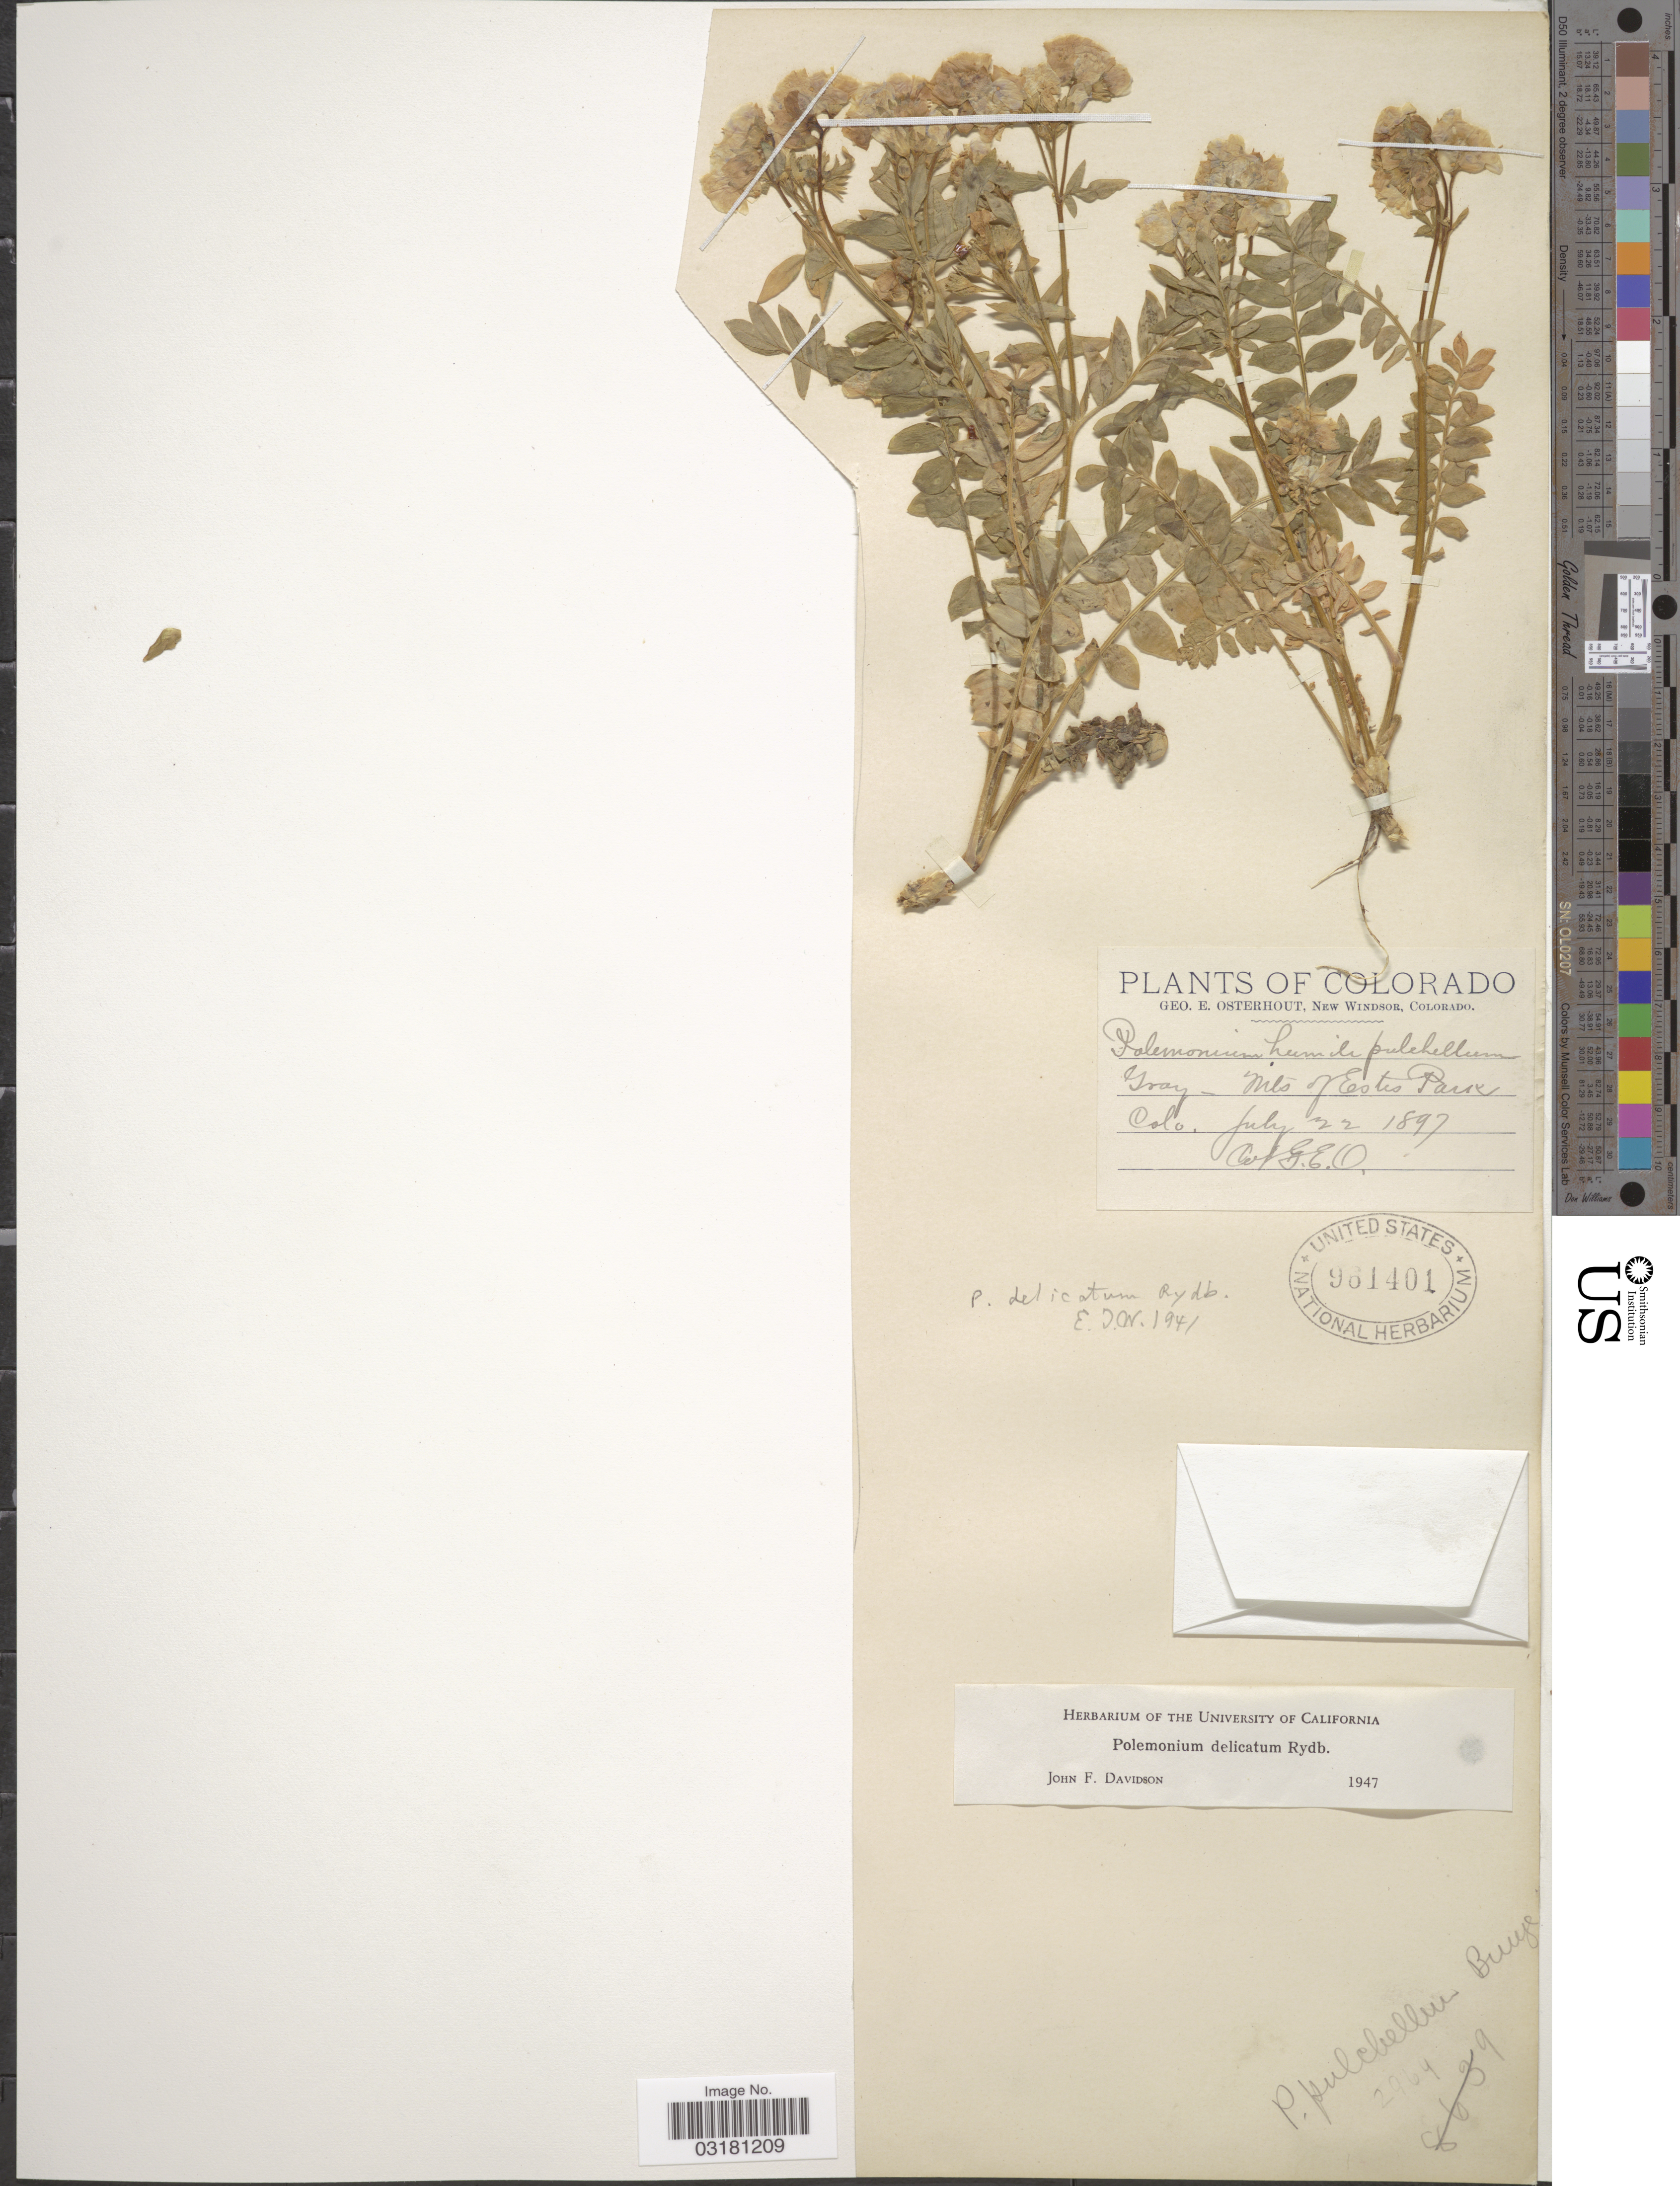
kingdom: Plantae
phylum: Tracheophyta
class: Magnoliopsida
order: Ericales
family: Polemoniaceae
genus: Polemonium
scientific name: Polemonium delicatum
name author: Rydb.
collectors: G. Osterhout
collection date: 1897-07-22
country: United States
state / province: Colorado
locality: Gray Mts of Estes Park. Colo.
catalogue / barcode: US 961401